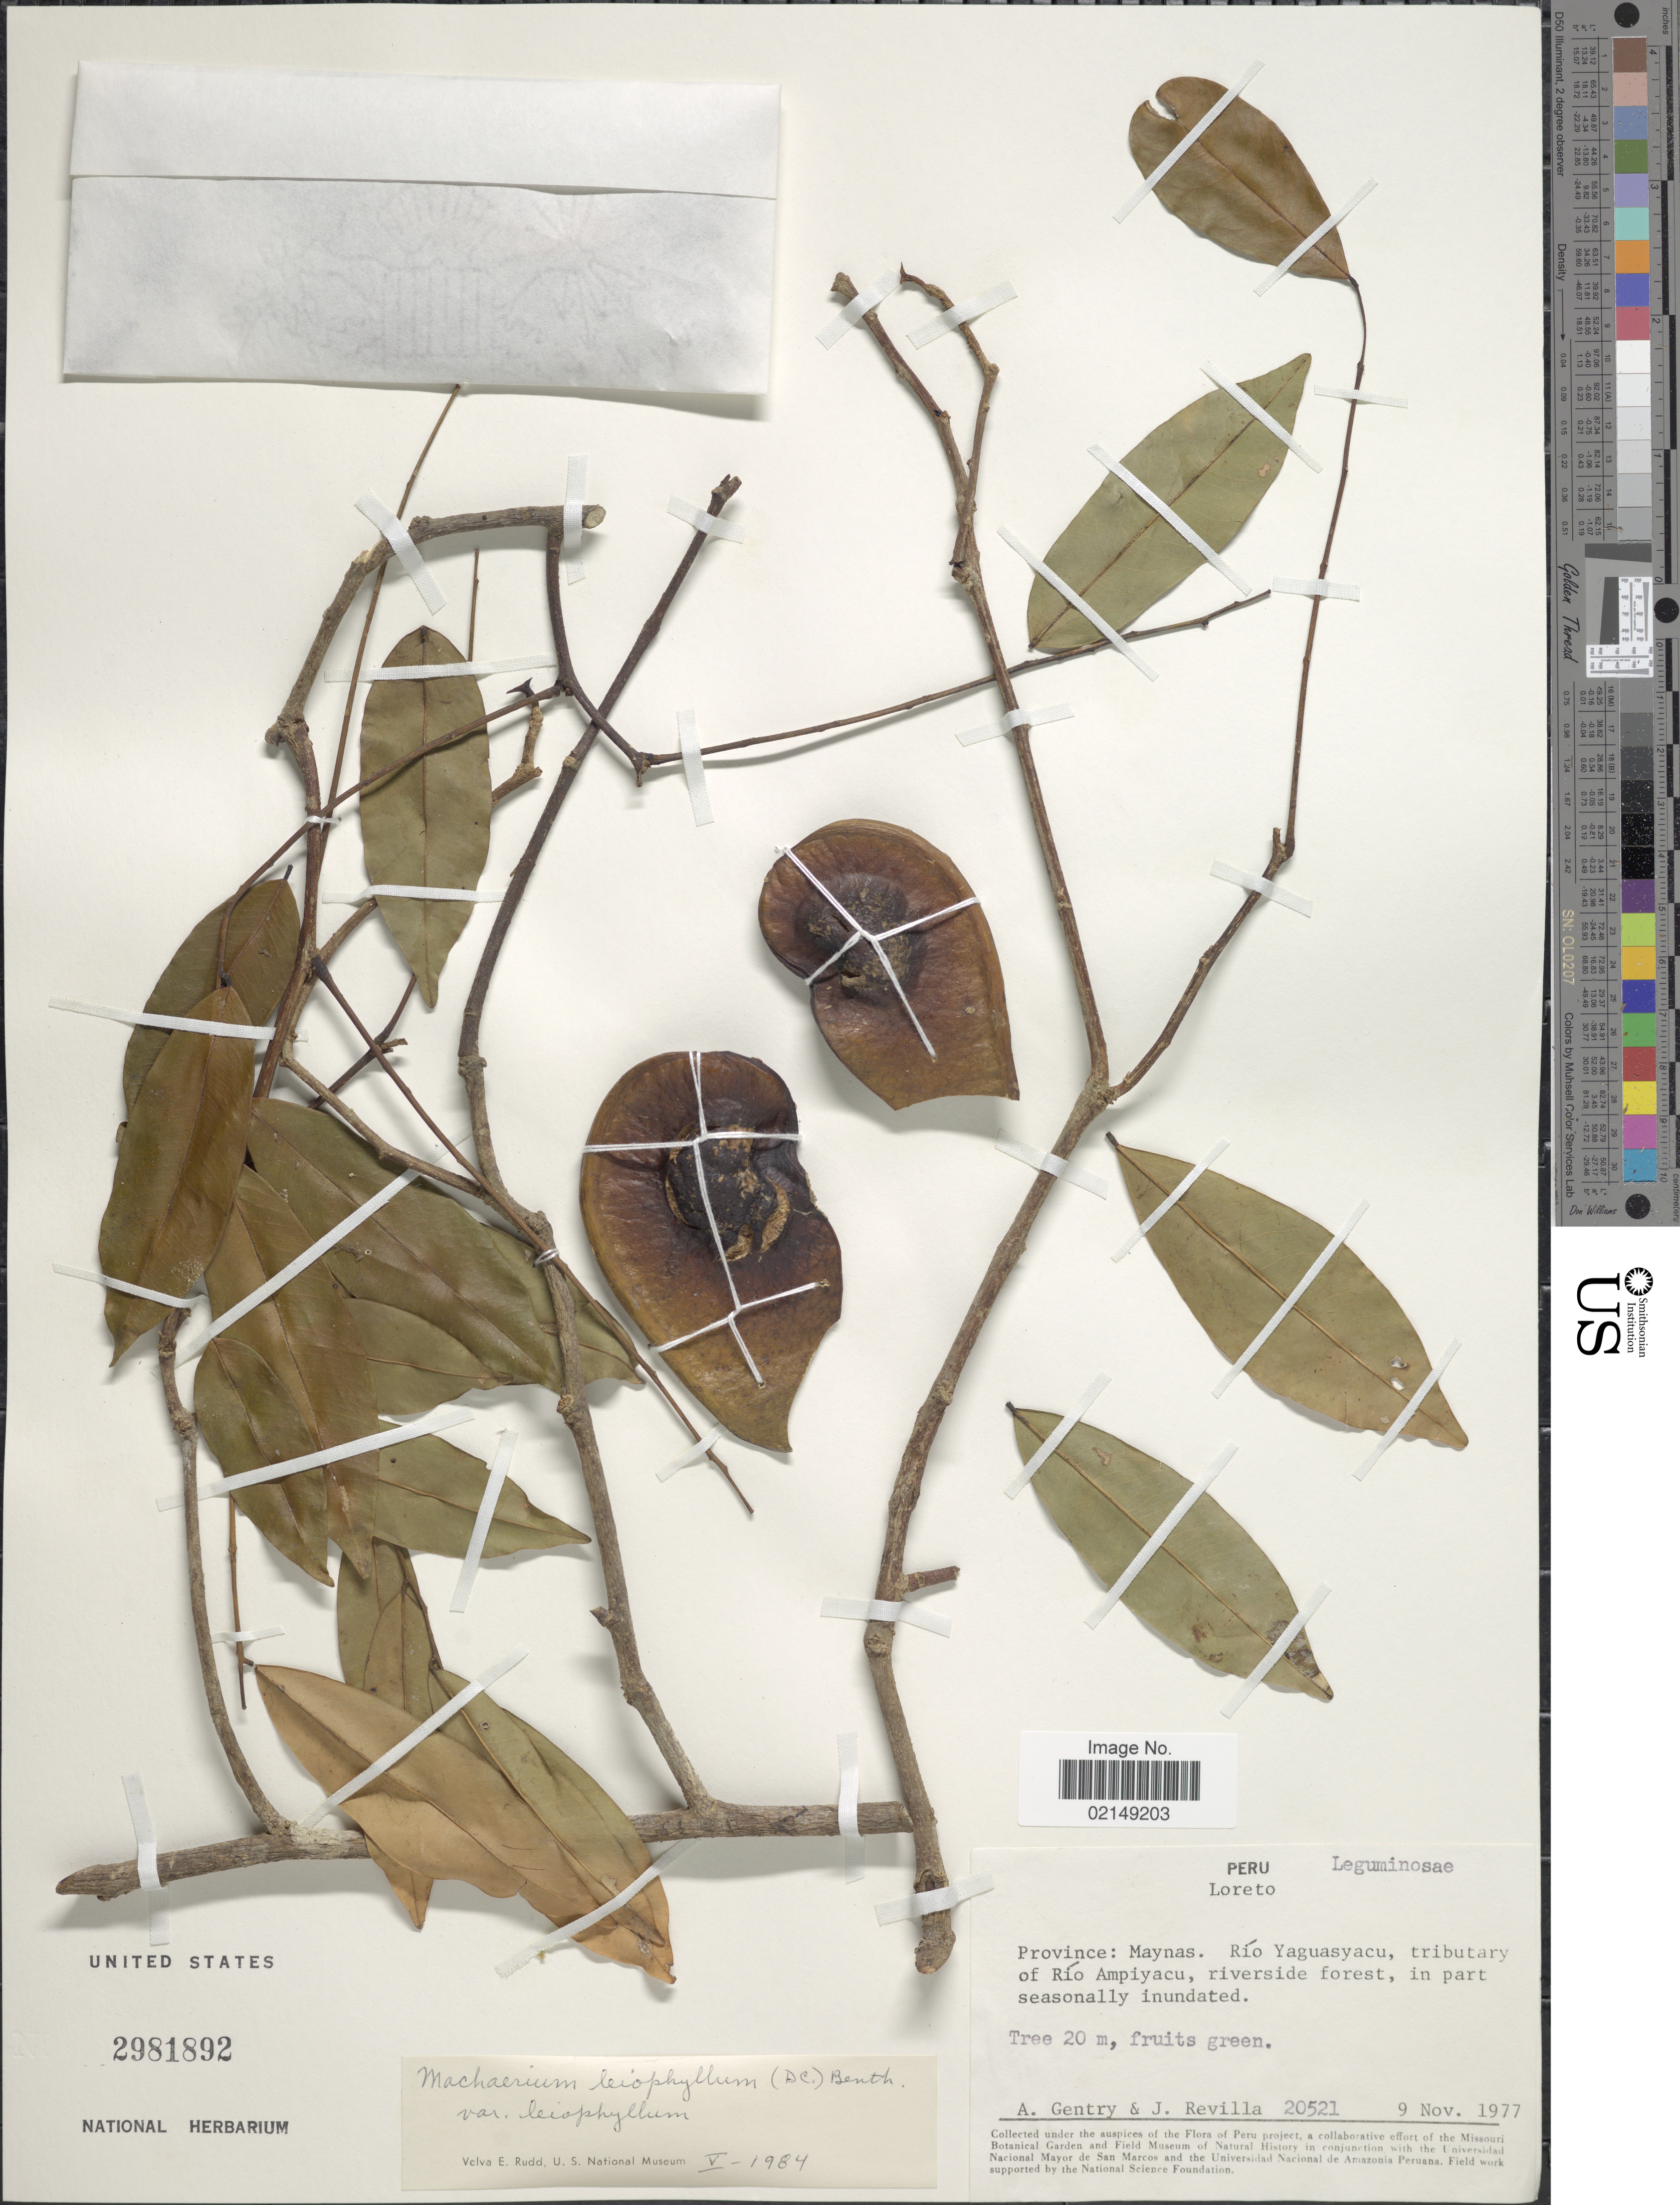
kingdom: Plantae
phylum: Tracheophyta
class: Magnoliopsida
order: Fabales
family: Fabaceae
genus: Machaerium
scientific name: Machaerium leiophyllum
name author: (DC.) Benth.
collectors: A. H. Gentry & J. Revilla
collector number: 20521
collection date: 1977-11-09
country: Peru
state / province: Loreto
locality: Province: Maynas, Rio Yaguasyacu, tributary of Rio Ampiyacu, riverside forest.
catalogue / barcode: US 2981892